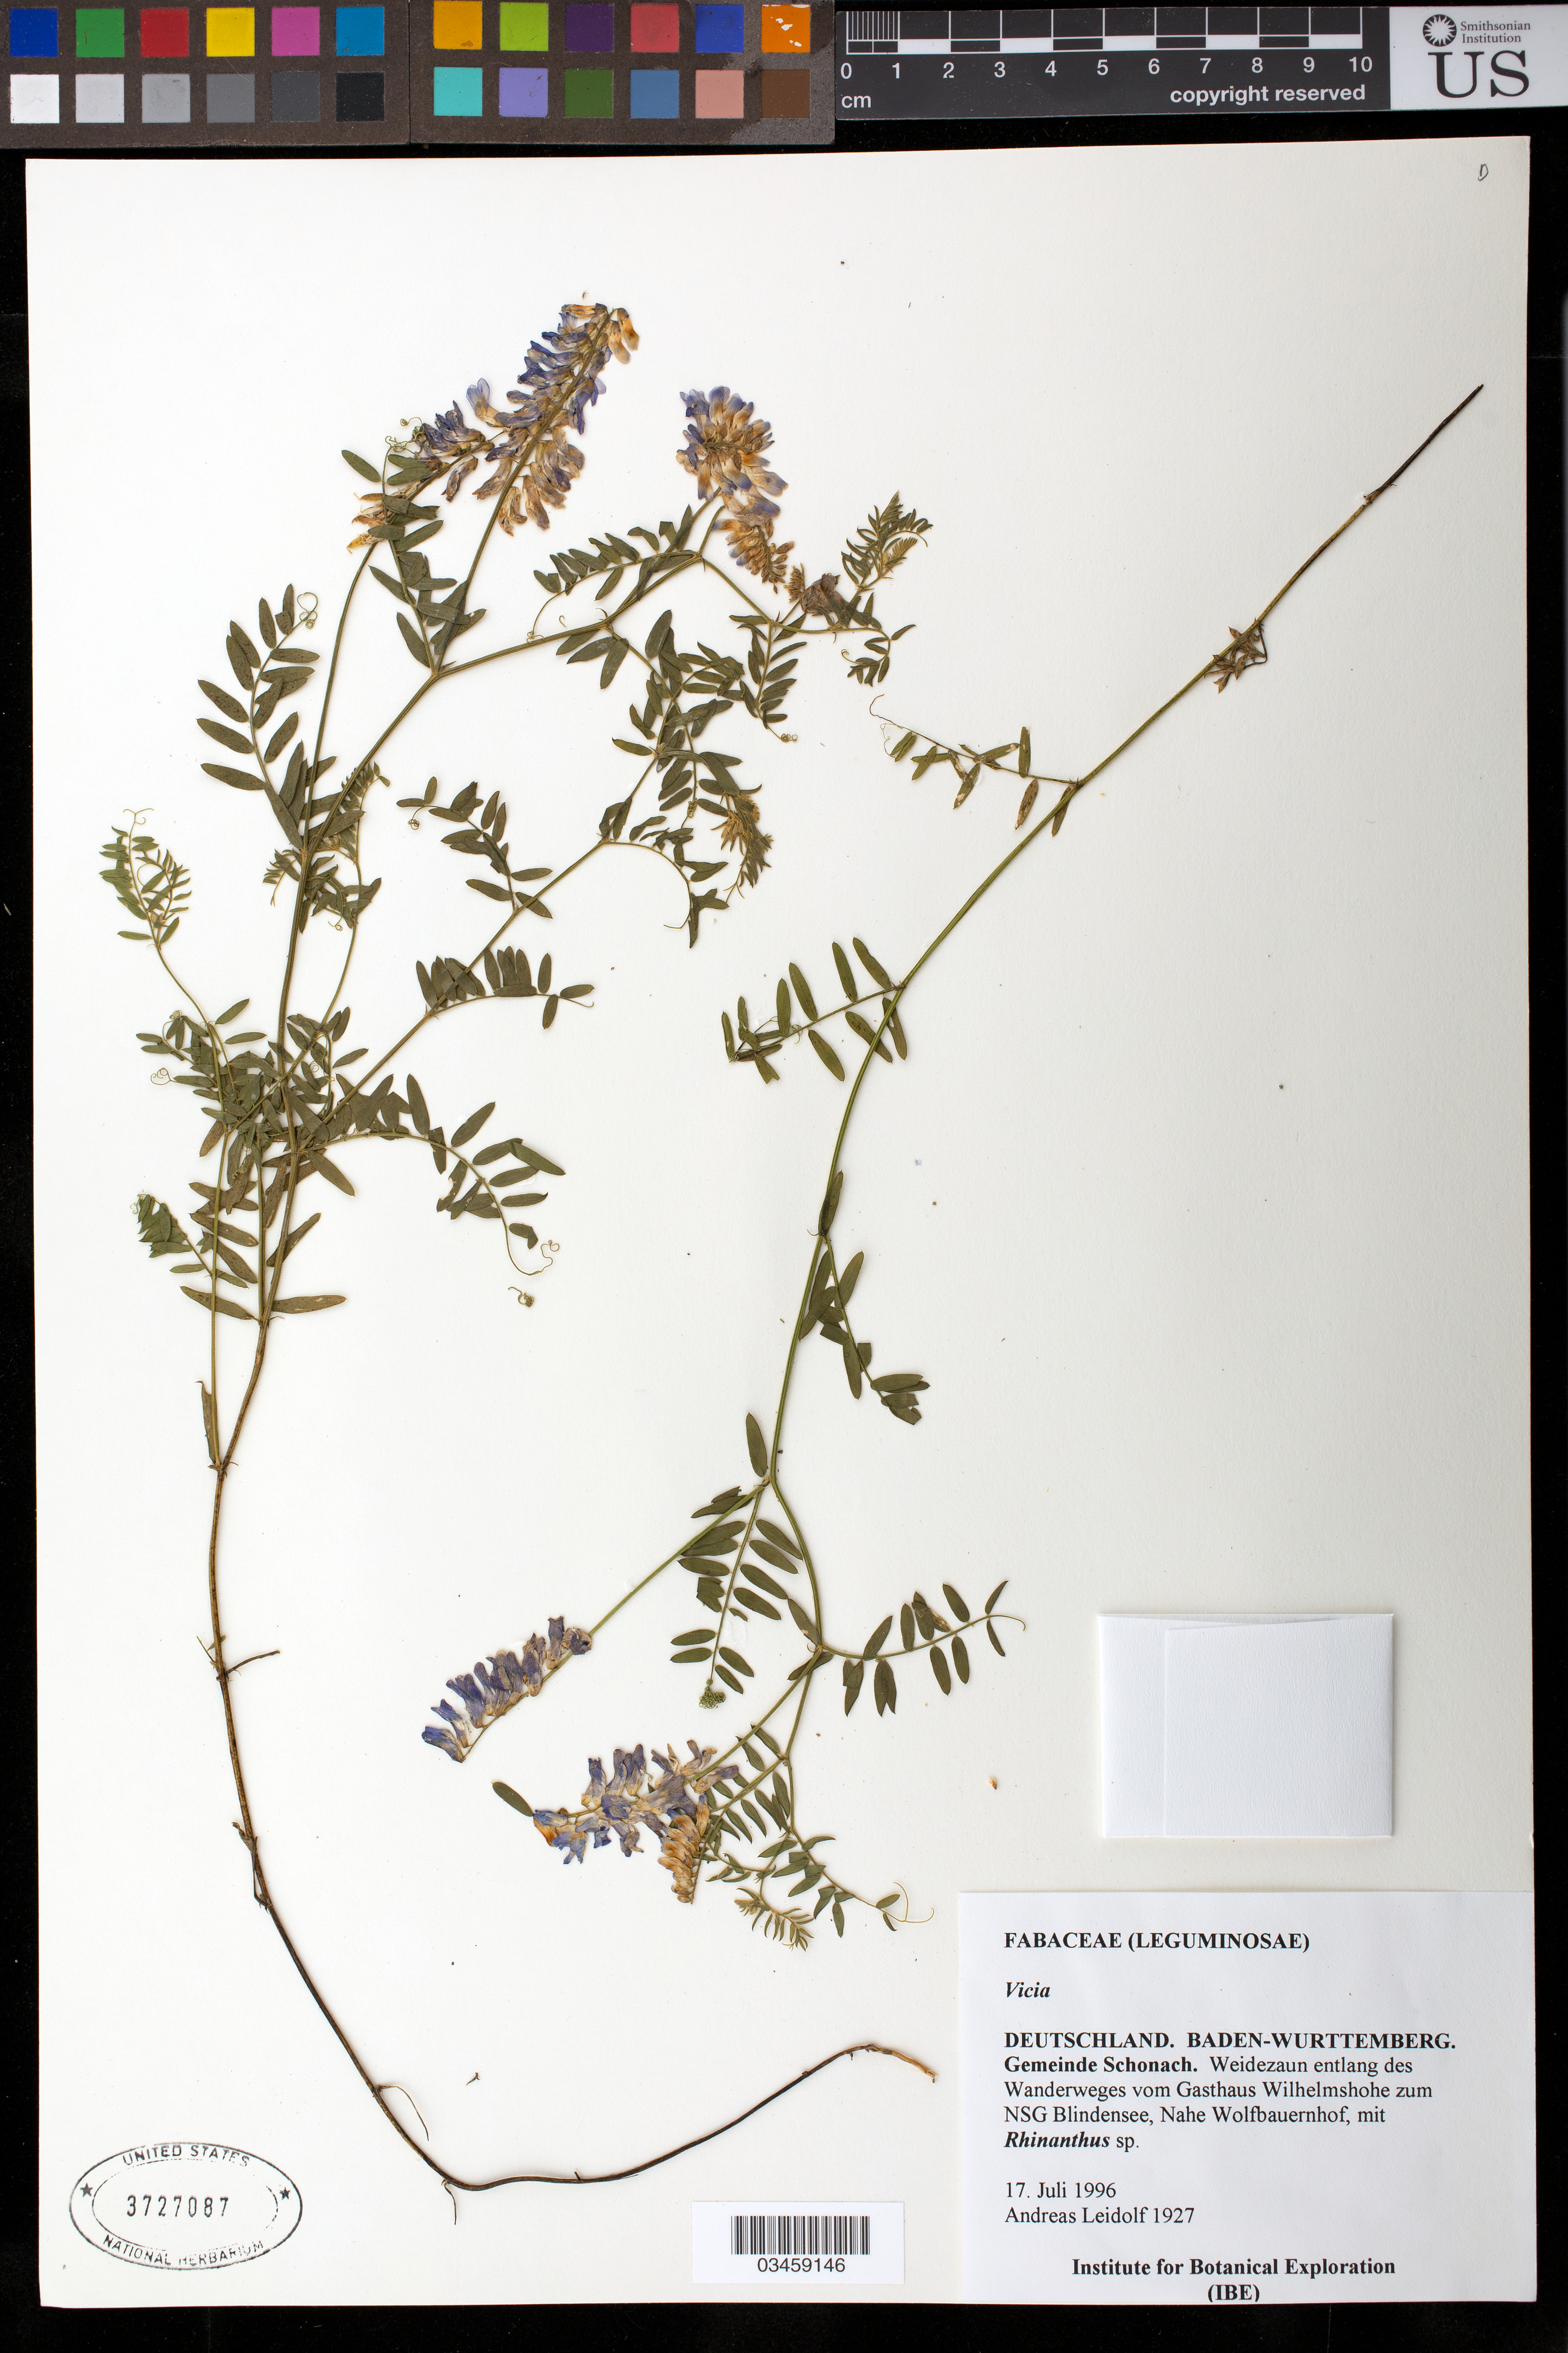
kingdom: Plantae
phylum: Tracheophyta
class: Magnoliopsida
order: Fabales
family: Fabaceae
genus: Vicia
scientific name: Vicia sp.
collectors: A. Liedolf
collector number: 1927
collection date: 1996-07-17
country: Germany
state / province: Baden-württemberg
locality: Schonach, Weidezaun entlang des Wanderweges vom Gasthaus Wilhelmshohe zum NSG Blindensee, Nahe Wolfbauernhof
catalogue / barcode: US 3727087